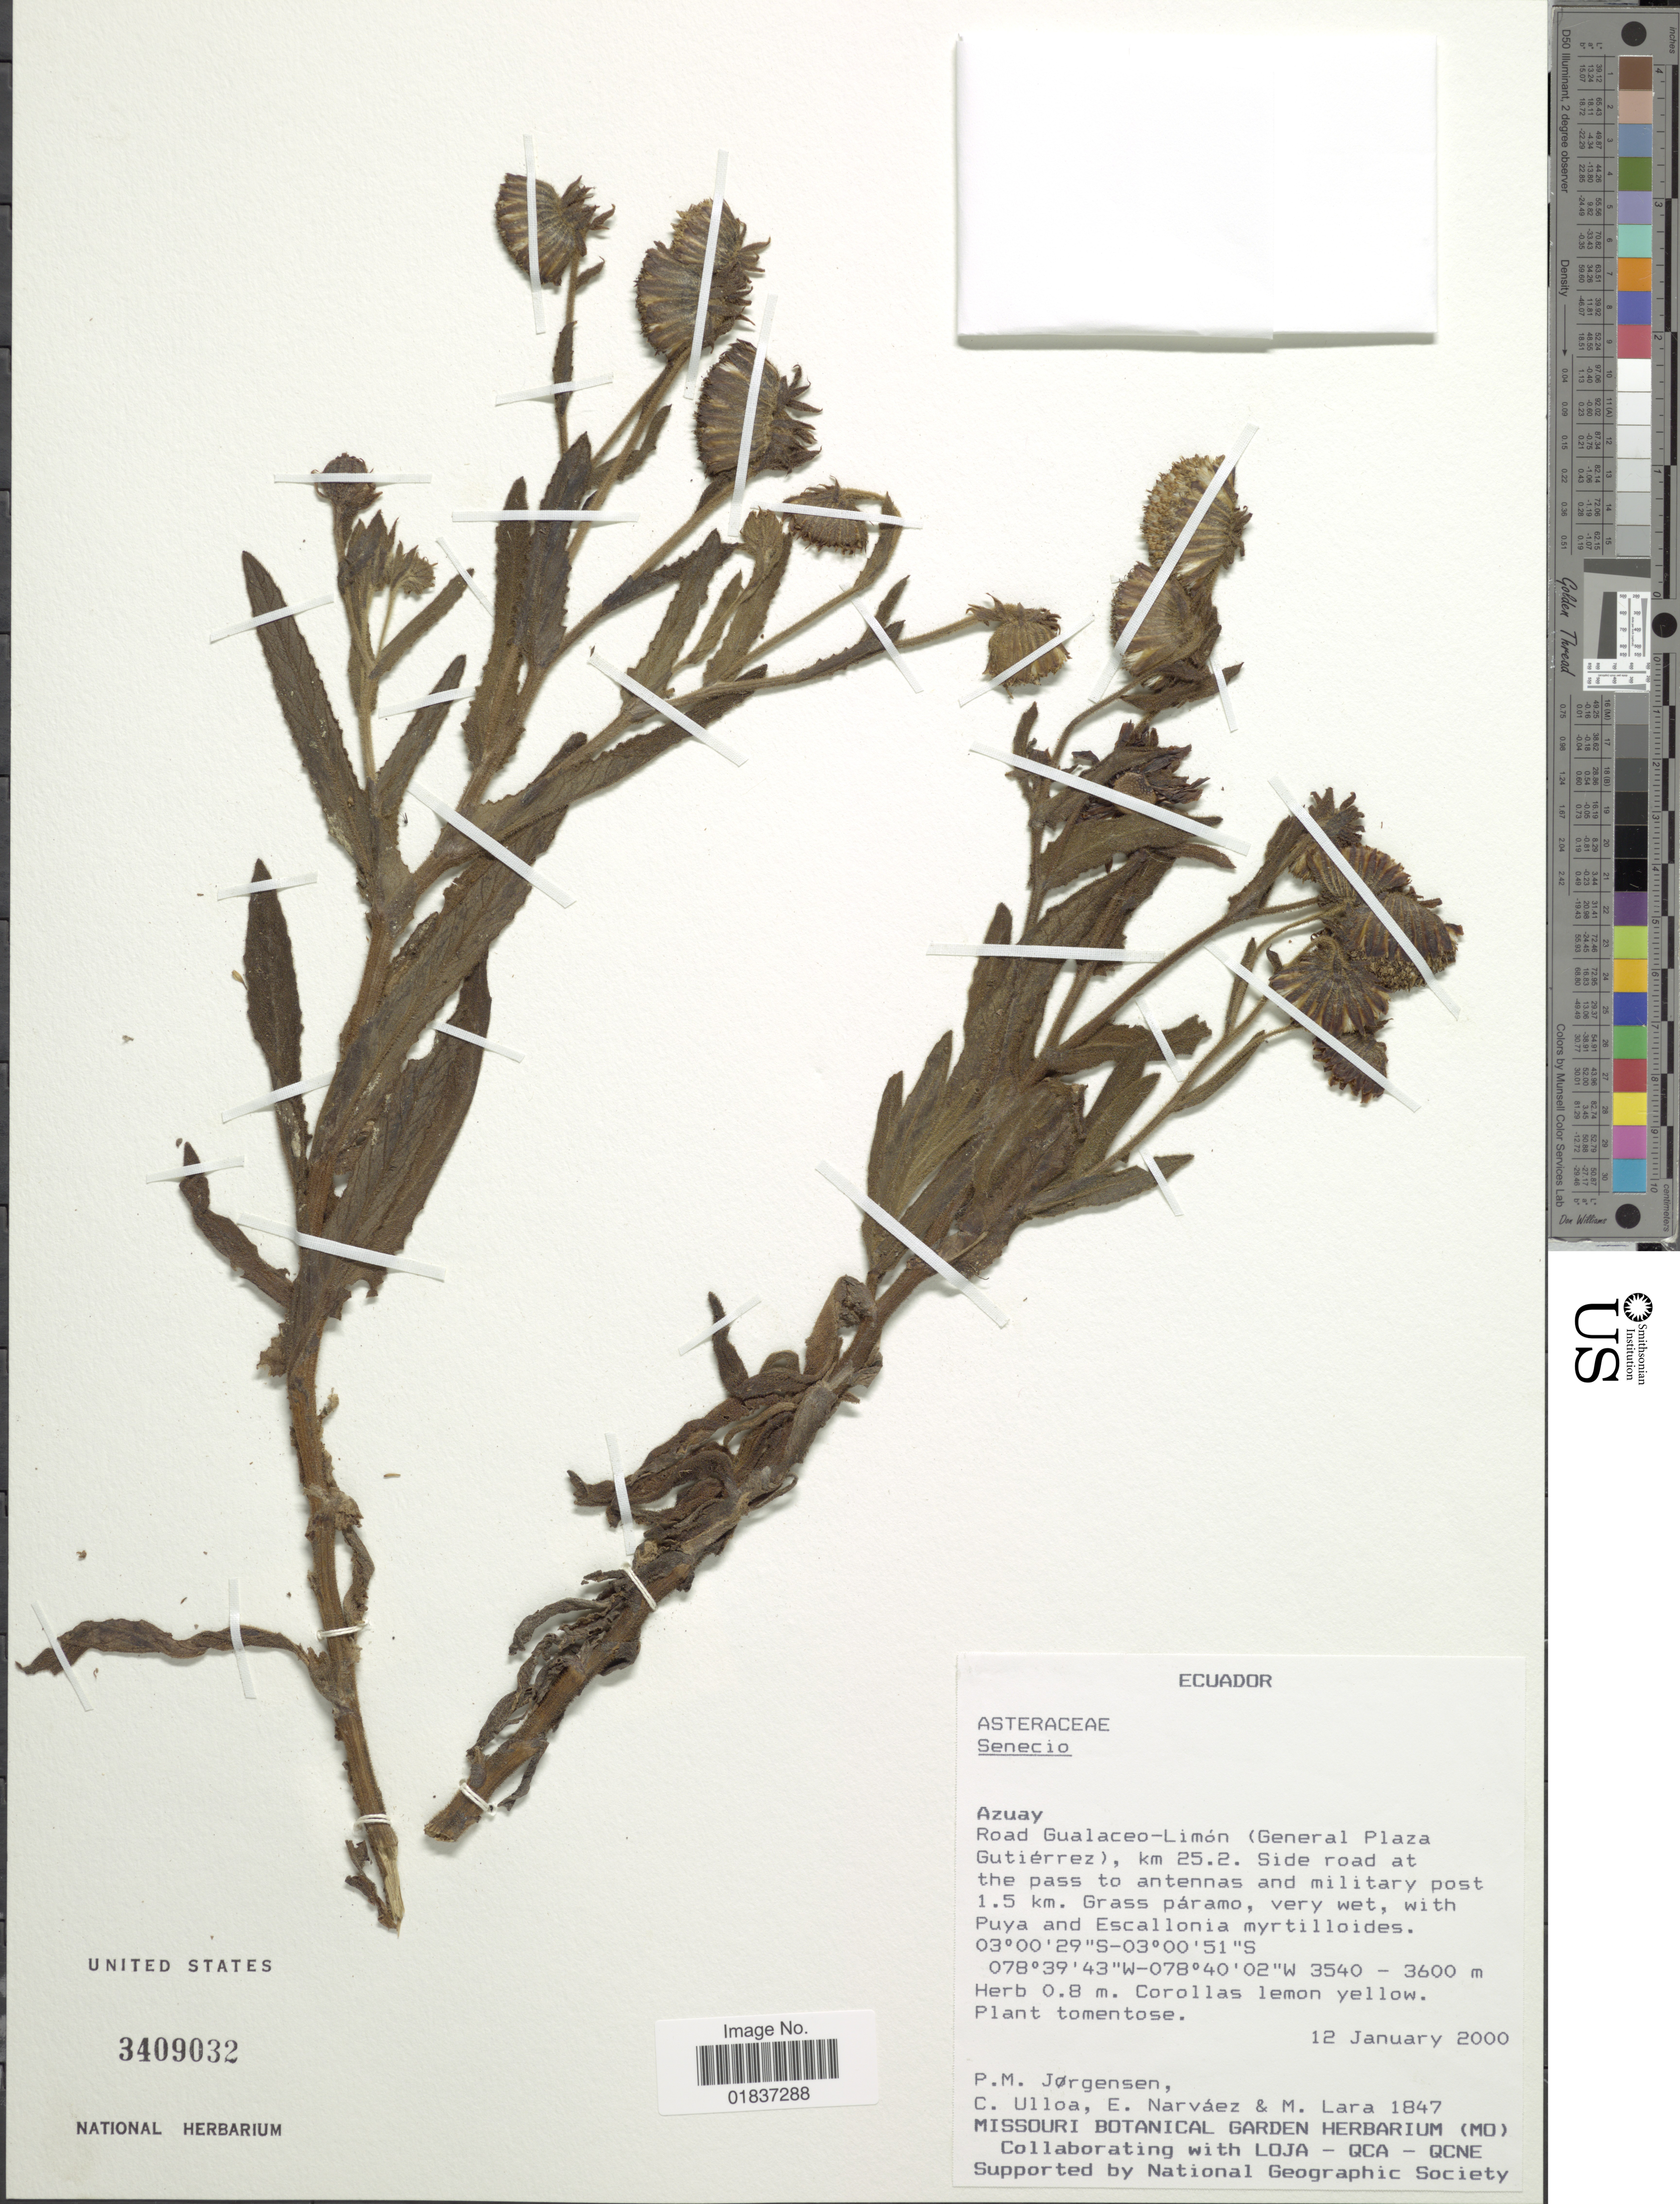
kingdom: Plantae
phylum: Tracheophyta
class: Magnoliopsida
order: Asterales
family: Asteraceae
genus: Senecio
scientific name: Senecio rhizomatus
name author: Rusby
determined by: Salomon, Luciana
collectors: P. M. Jørgensen, C. Ulloa, E. Narváez & M. Lara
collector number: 1847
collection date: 2000-01-12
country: Ecuador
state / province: Azuay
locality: Azuay. Road Gualaceo-Limon (General Plaza Gutierrez), km 25.2. Side road at the pass to antennas and military post 1.5 km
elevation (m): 3540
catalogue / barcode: US 3409032